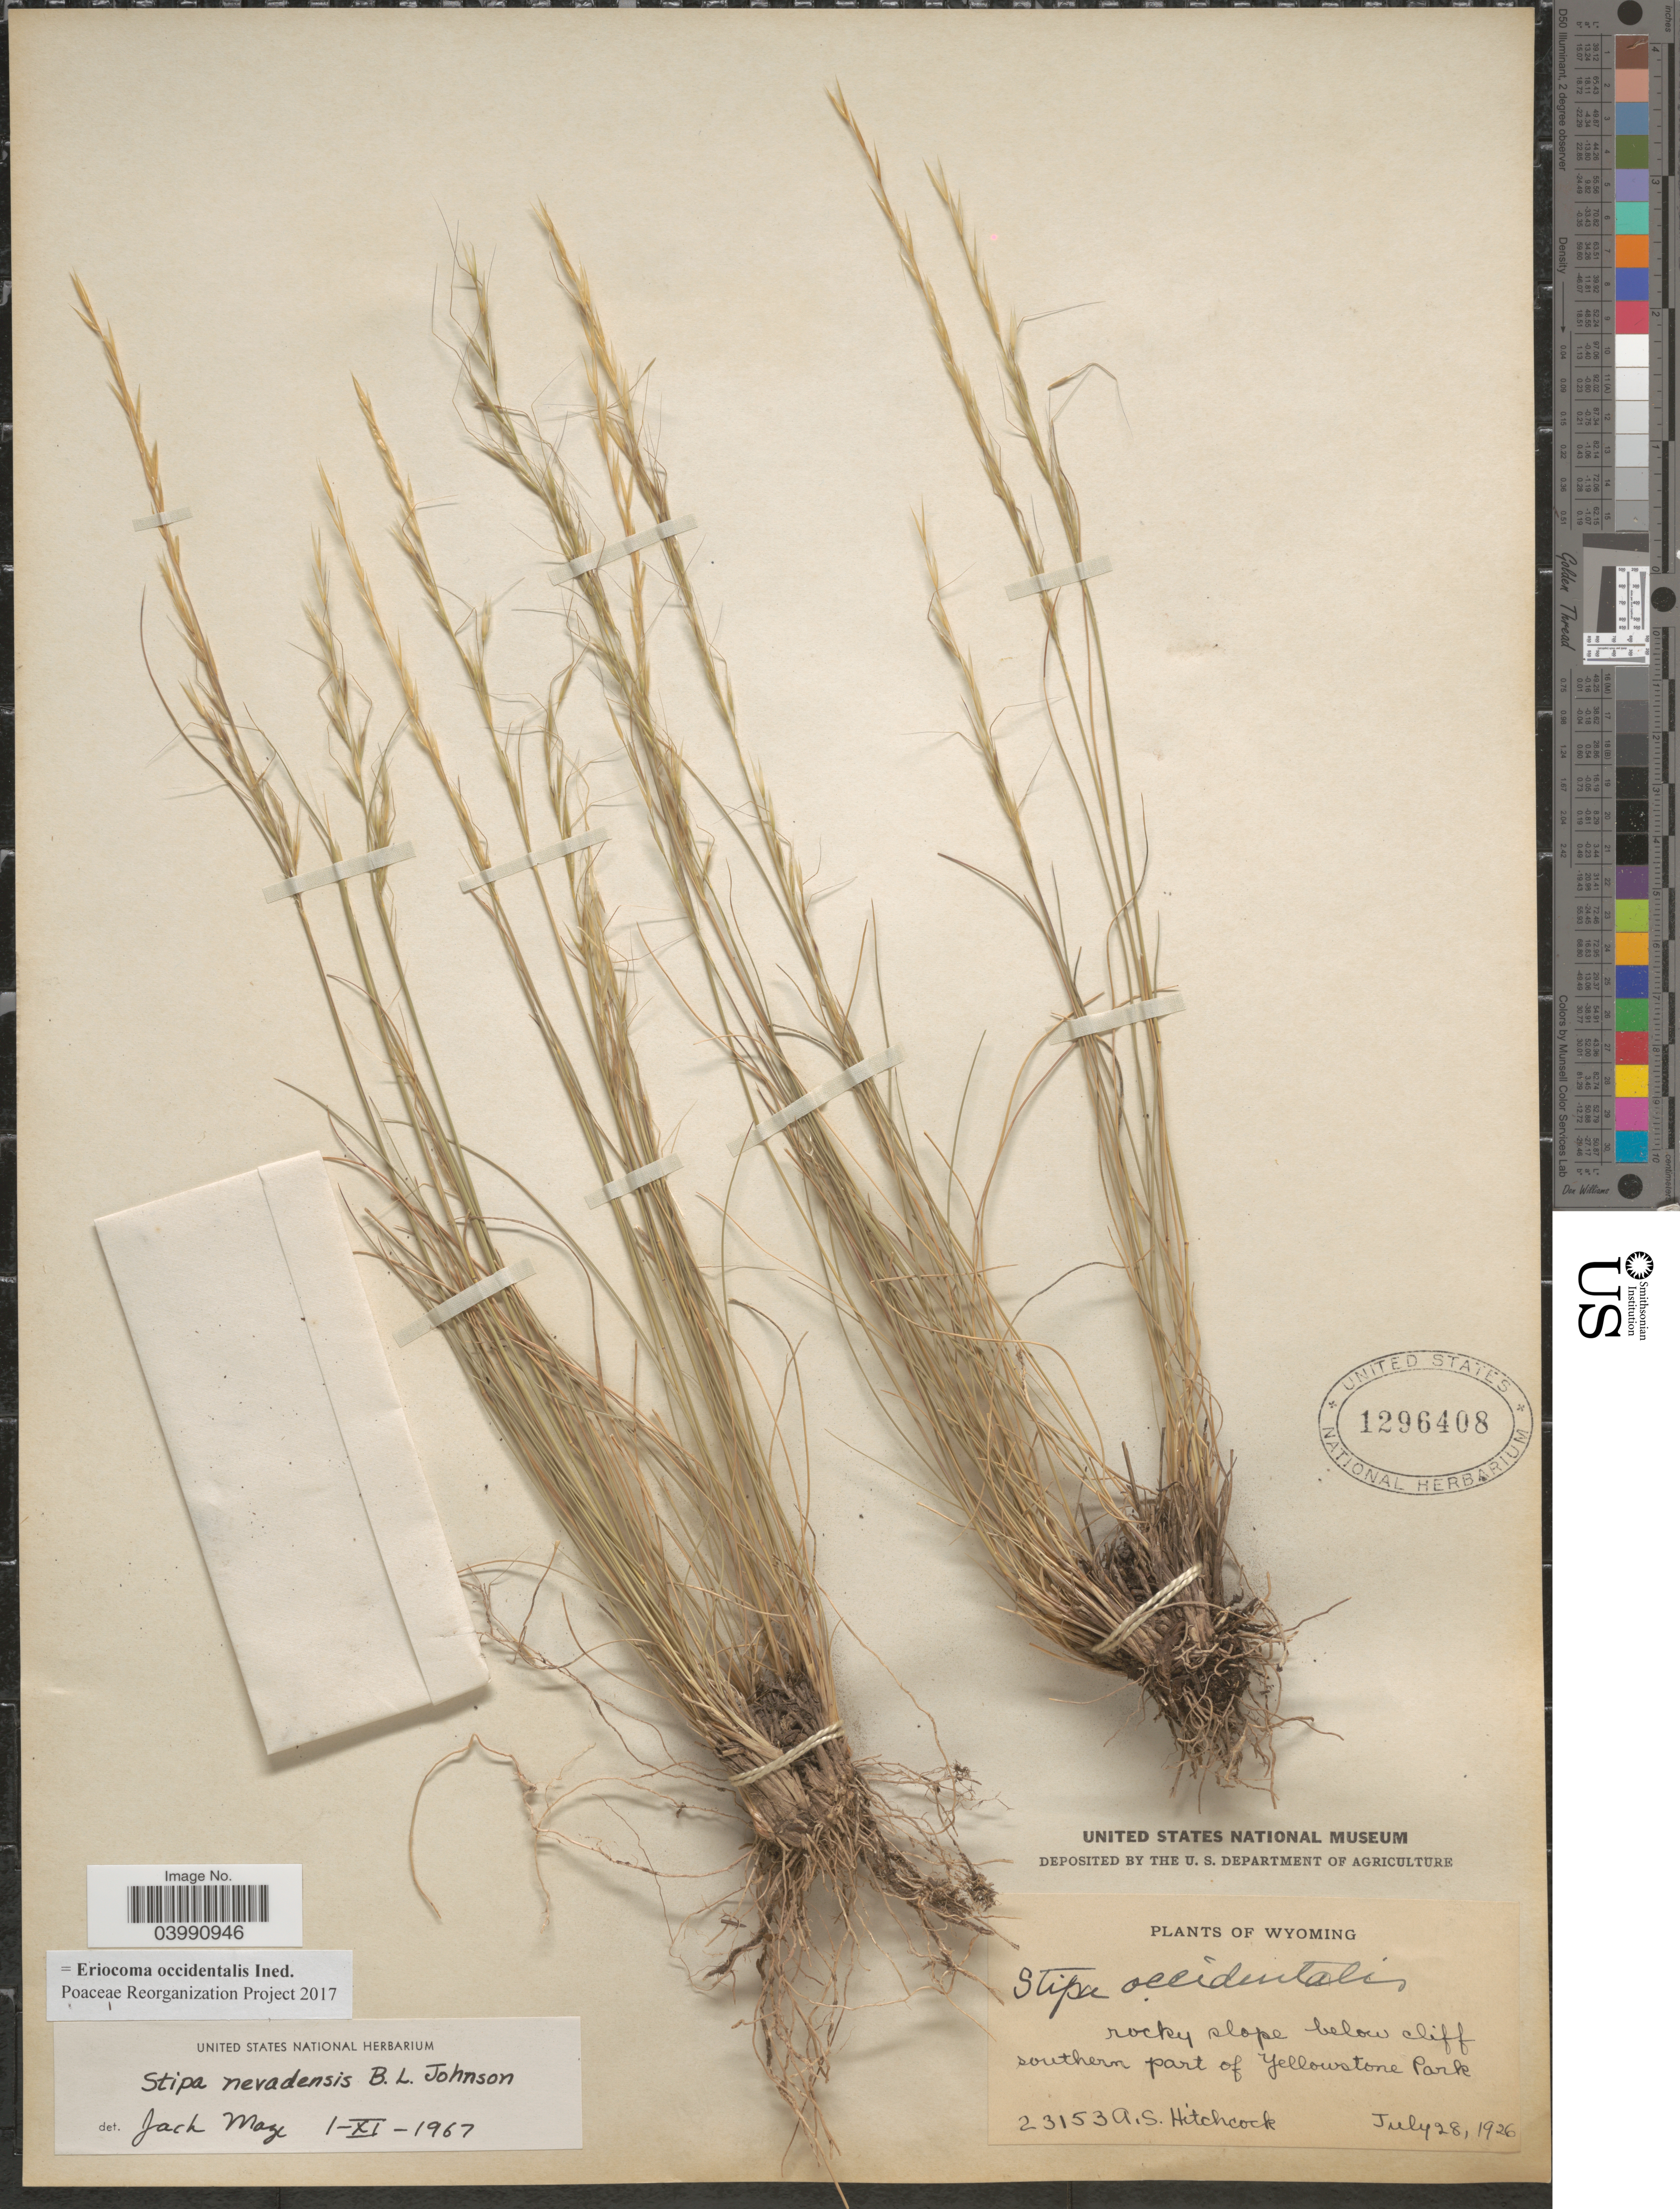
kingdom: Plantae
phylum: Tracheophyta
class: Liliopsida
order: Poales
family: Poaceae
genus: Eriocoma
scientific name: Eriocoma occidentalis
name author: (Thurb. ex S. Watson) Romasch.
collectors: A. S. Hitchcock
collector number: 23153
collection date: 1926-07-28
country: United States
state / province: Wyoming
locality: Rocky slope below cliff southern part of Yellowstone Park.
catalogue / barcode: US 1296408